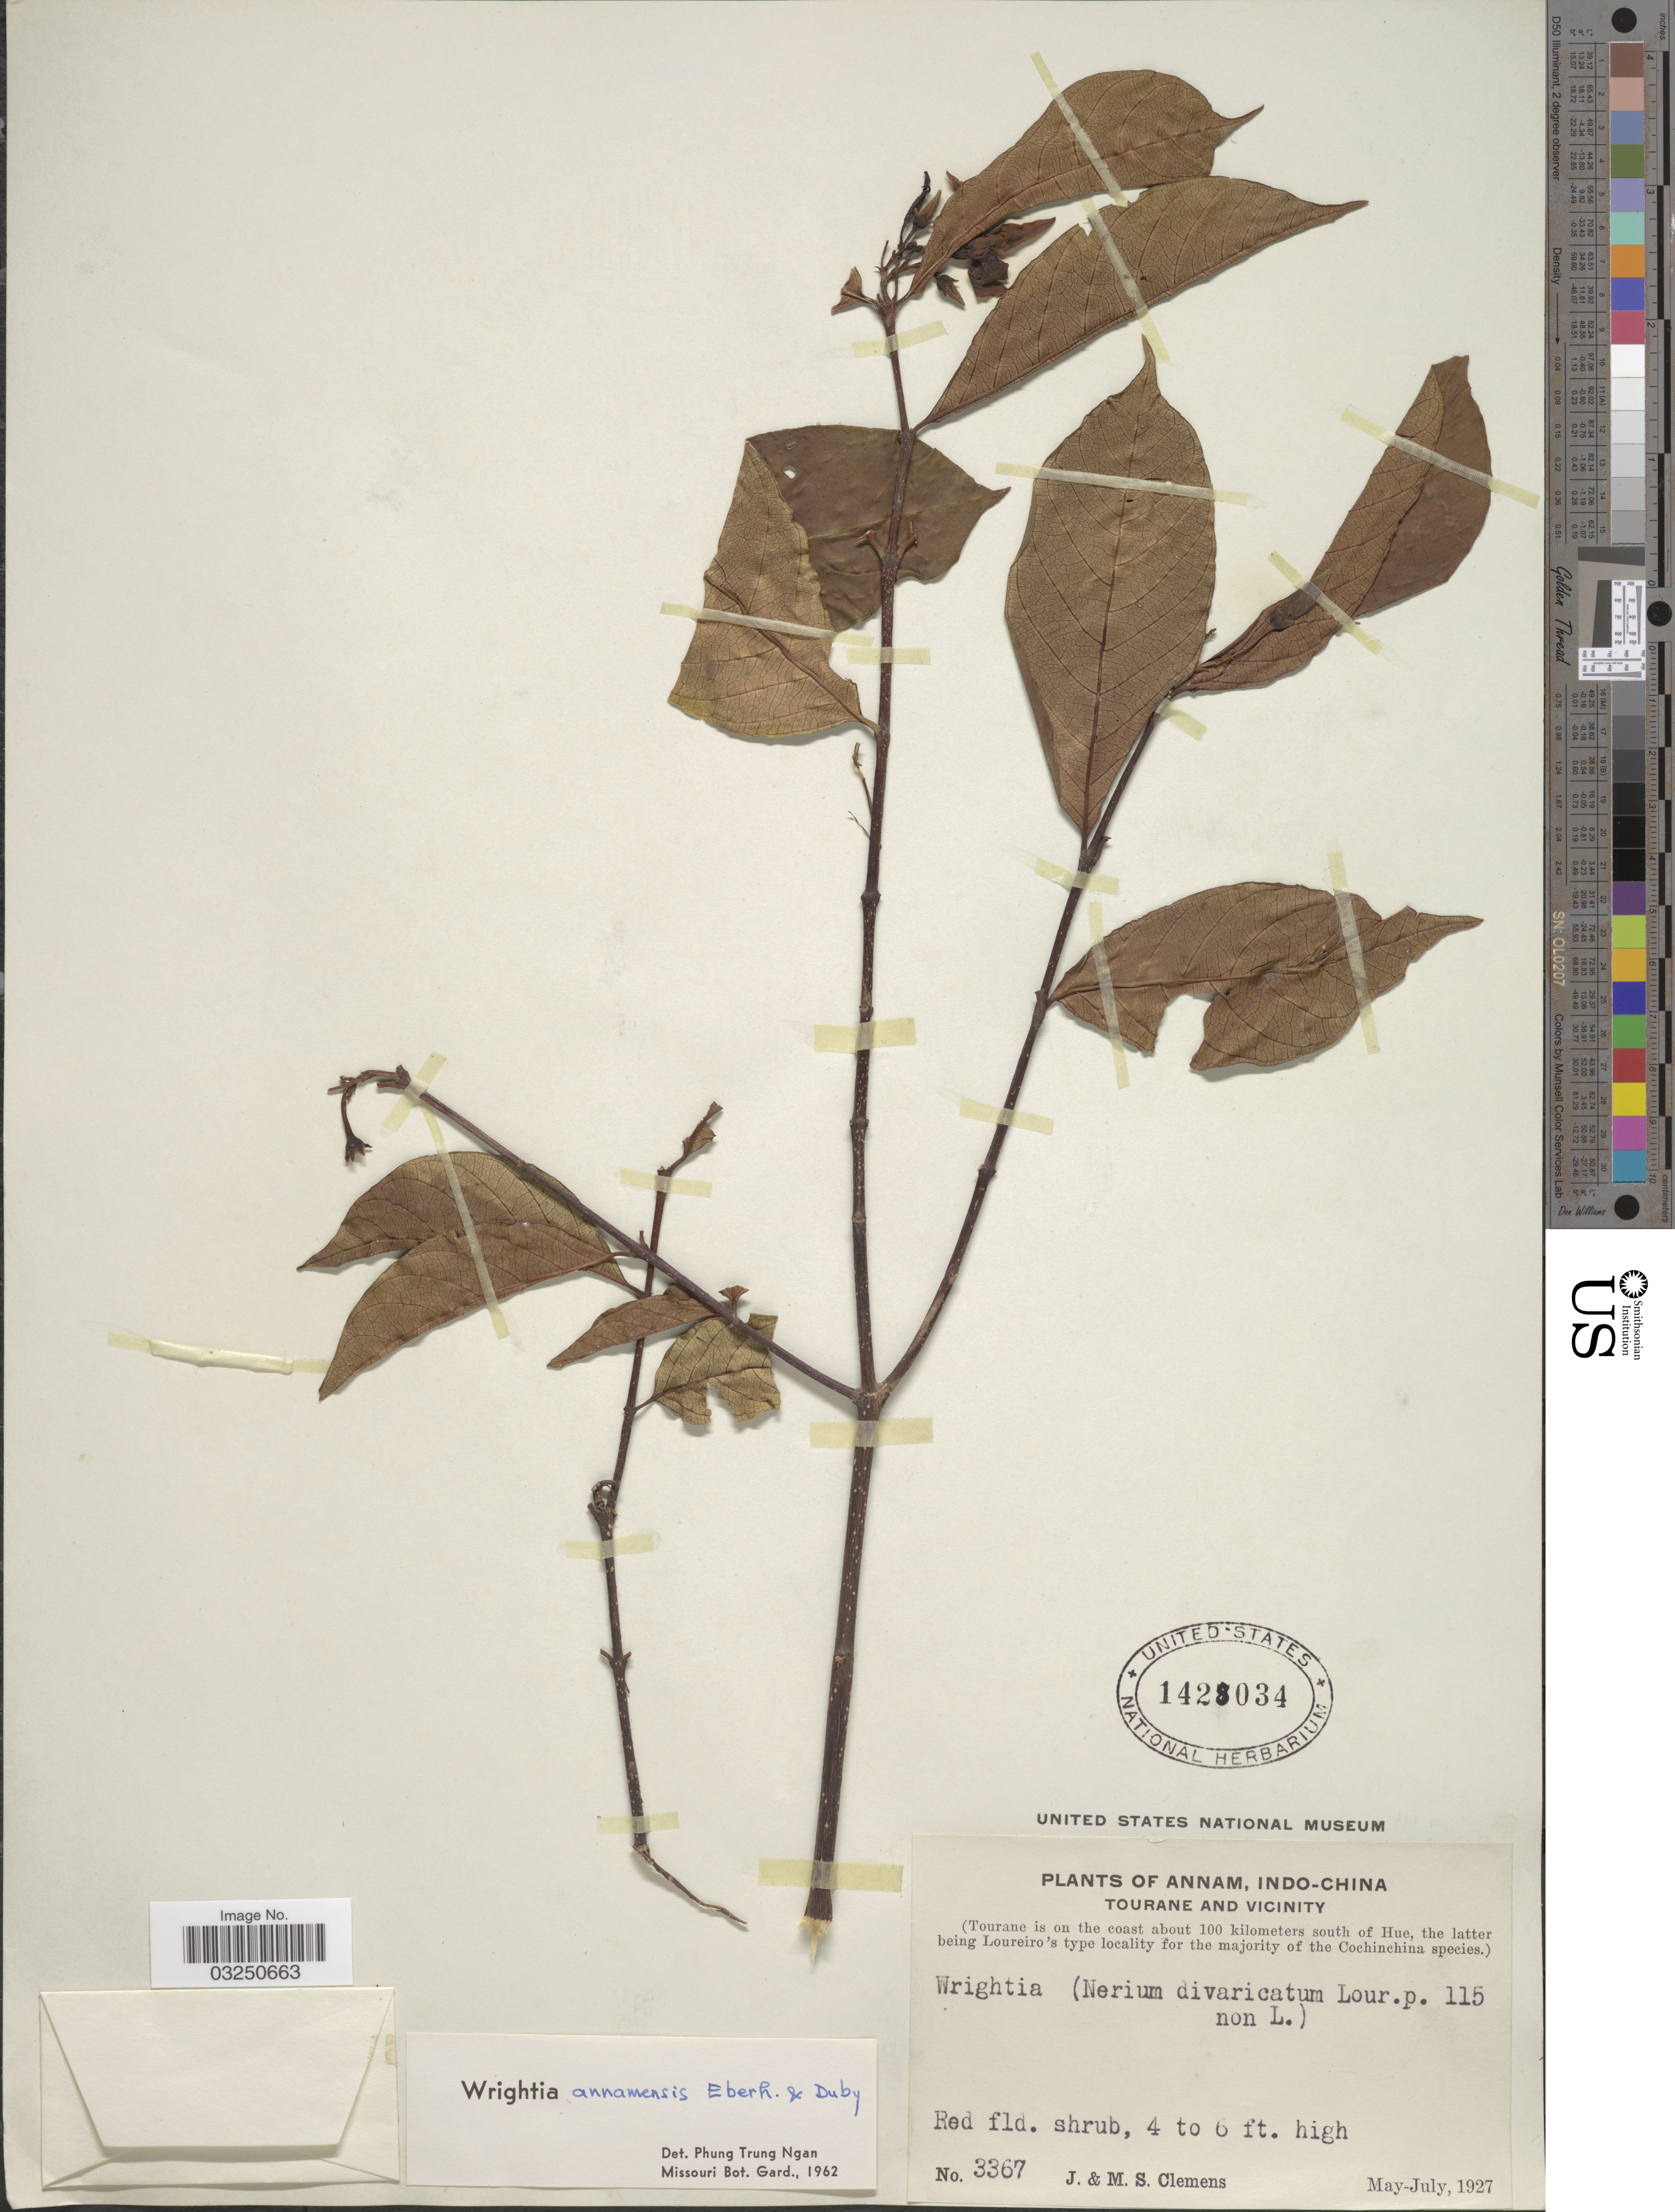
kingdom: Plantae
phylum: Tracheophyta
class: Magnoliopsida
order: Gentianales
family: Apocynaceae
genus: Wrightia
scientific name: Wrightia annamensis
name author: Eberh. & Dubard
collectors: J. Clemens & M. S. Clemens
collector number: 3367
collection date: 1927-05/1927-07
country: Vietnam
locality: Annam, Indo-China. Tourane and vicinity (Tourane is on the coast about 100 kilometers south of Hue).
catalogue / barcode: US 1428034